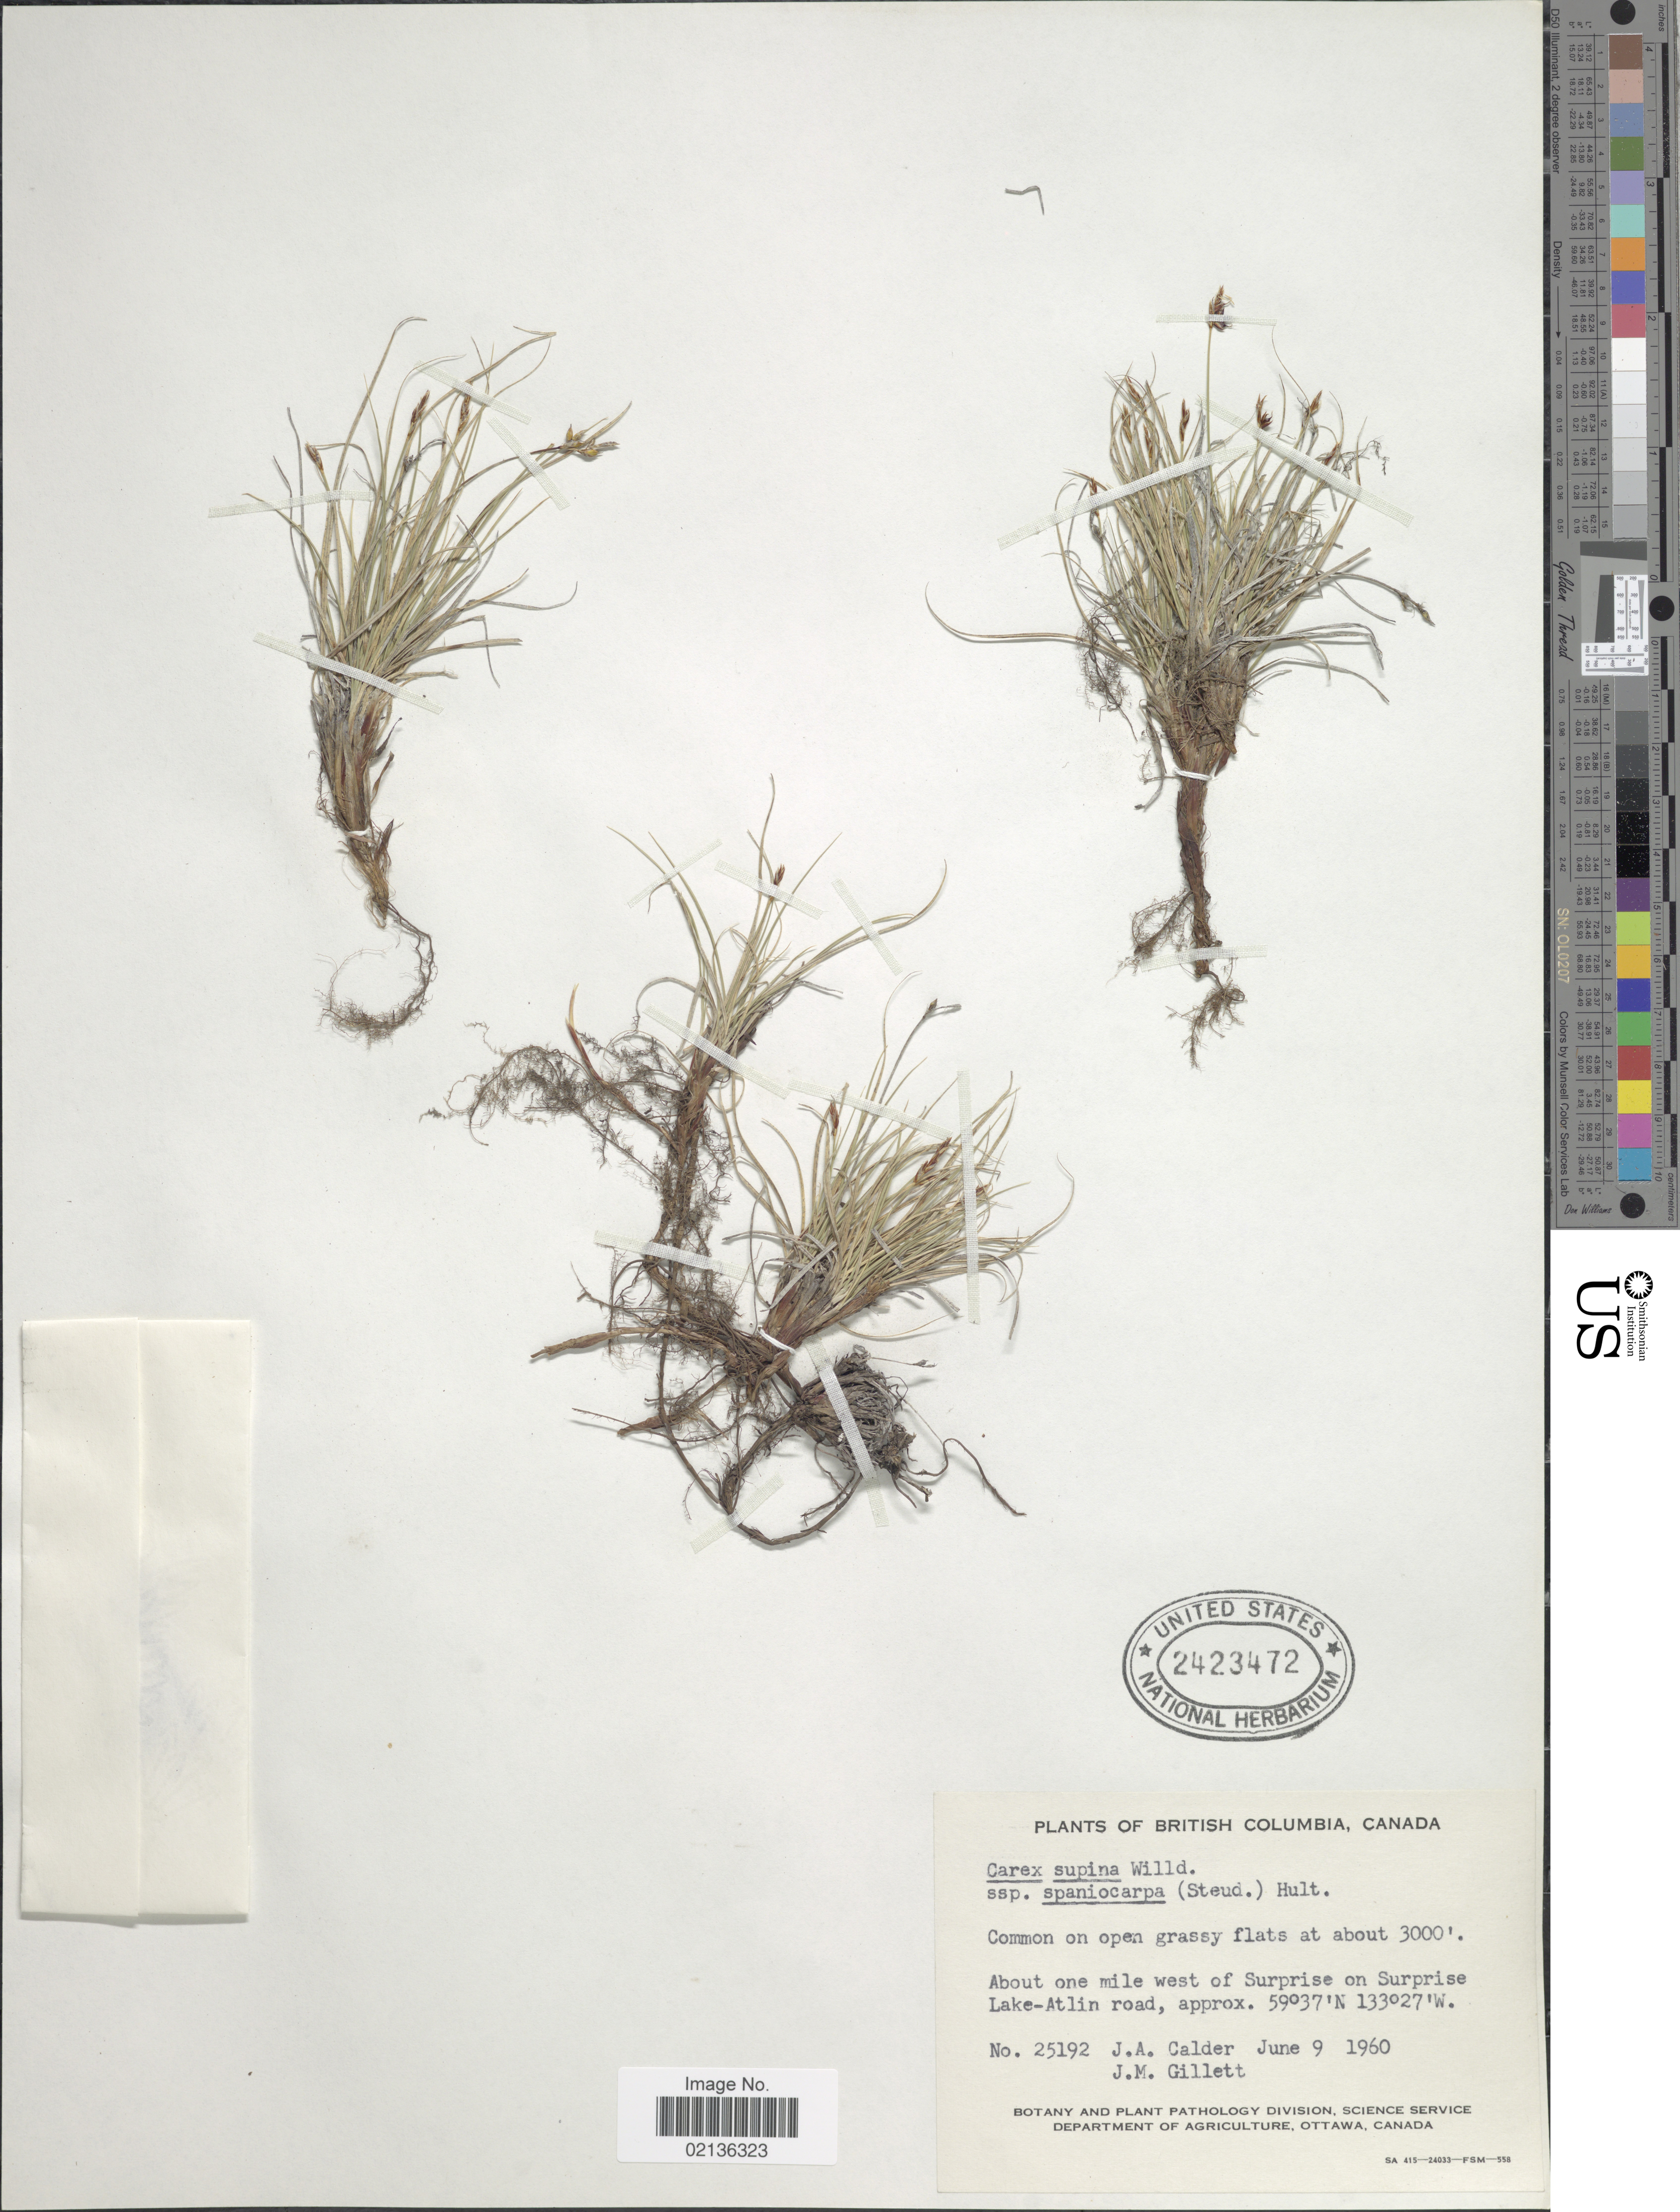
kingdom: Plantae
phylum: Tracheophyta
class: Liliopsida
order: Poales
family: Cyperaceae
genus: Carex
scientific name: Carex supina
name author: Willd. ex Wahlenb.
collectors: J. A. Calder & J. M. Gillett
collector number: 25192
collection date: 1960-06-09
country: Canada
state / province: British Columbia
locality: About one mile west of Surprise on Surprise Lake-Atlin road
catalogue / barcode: US 2423472